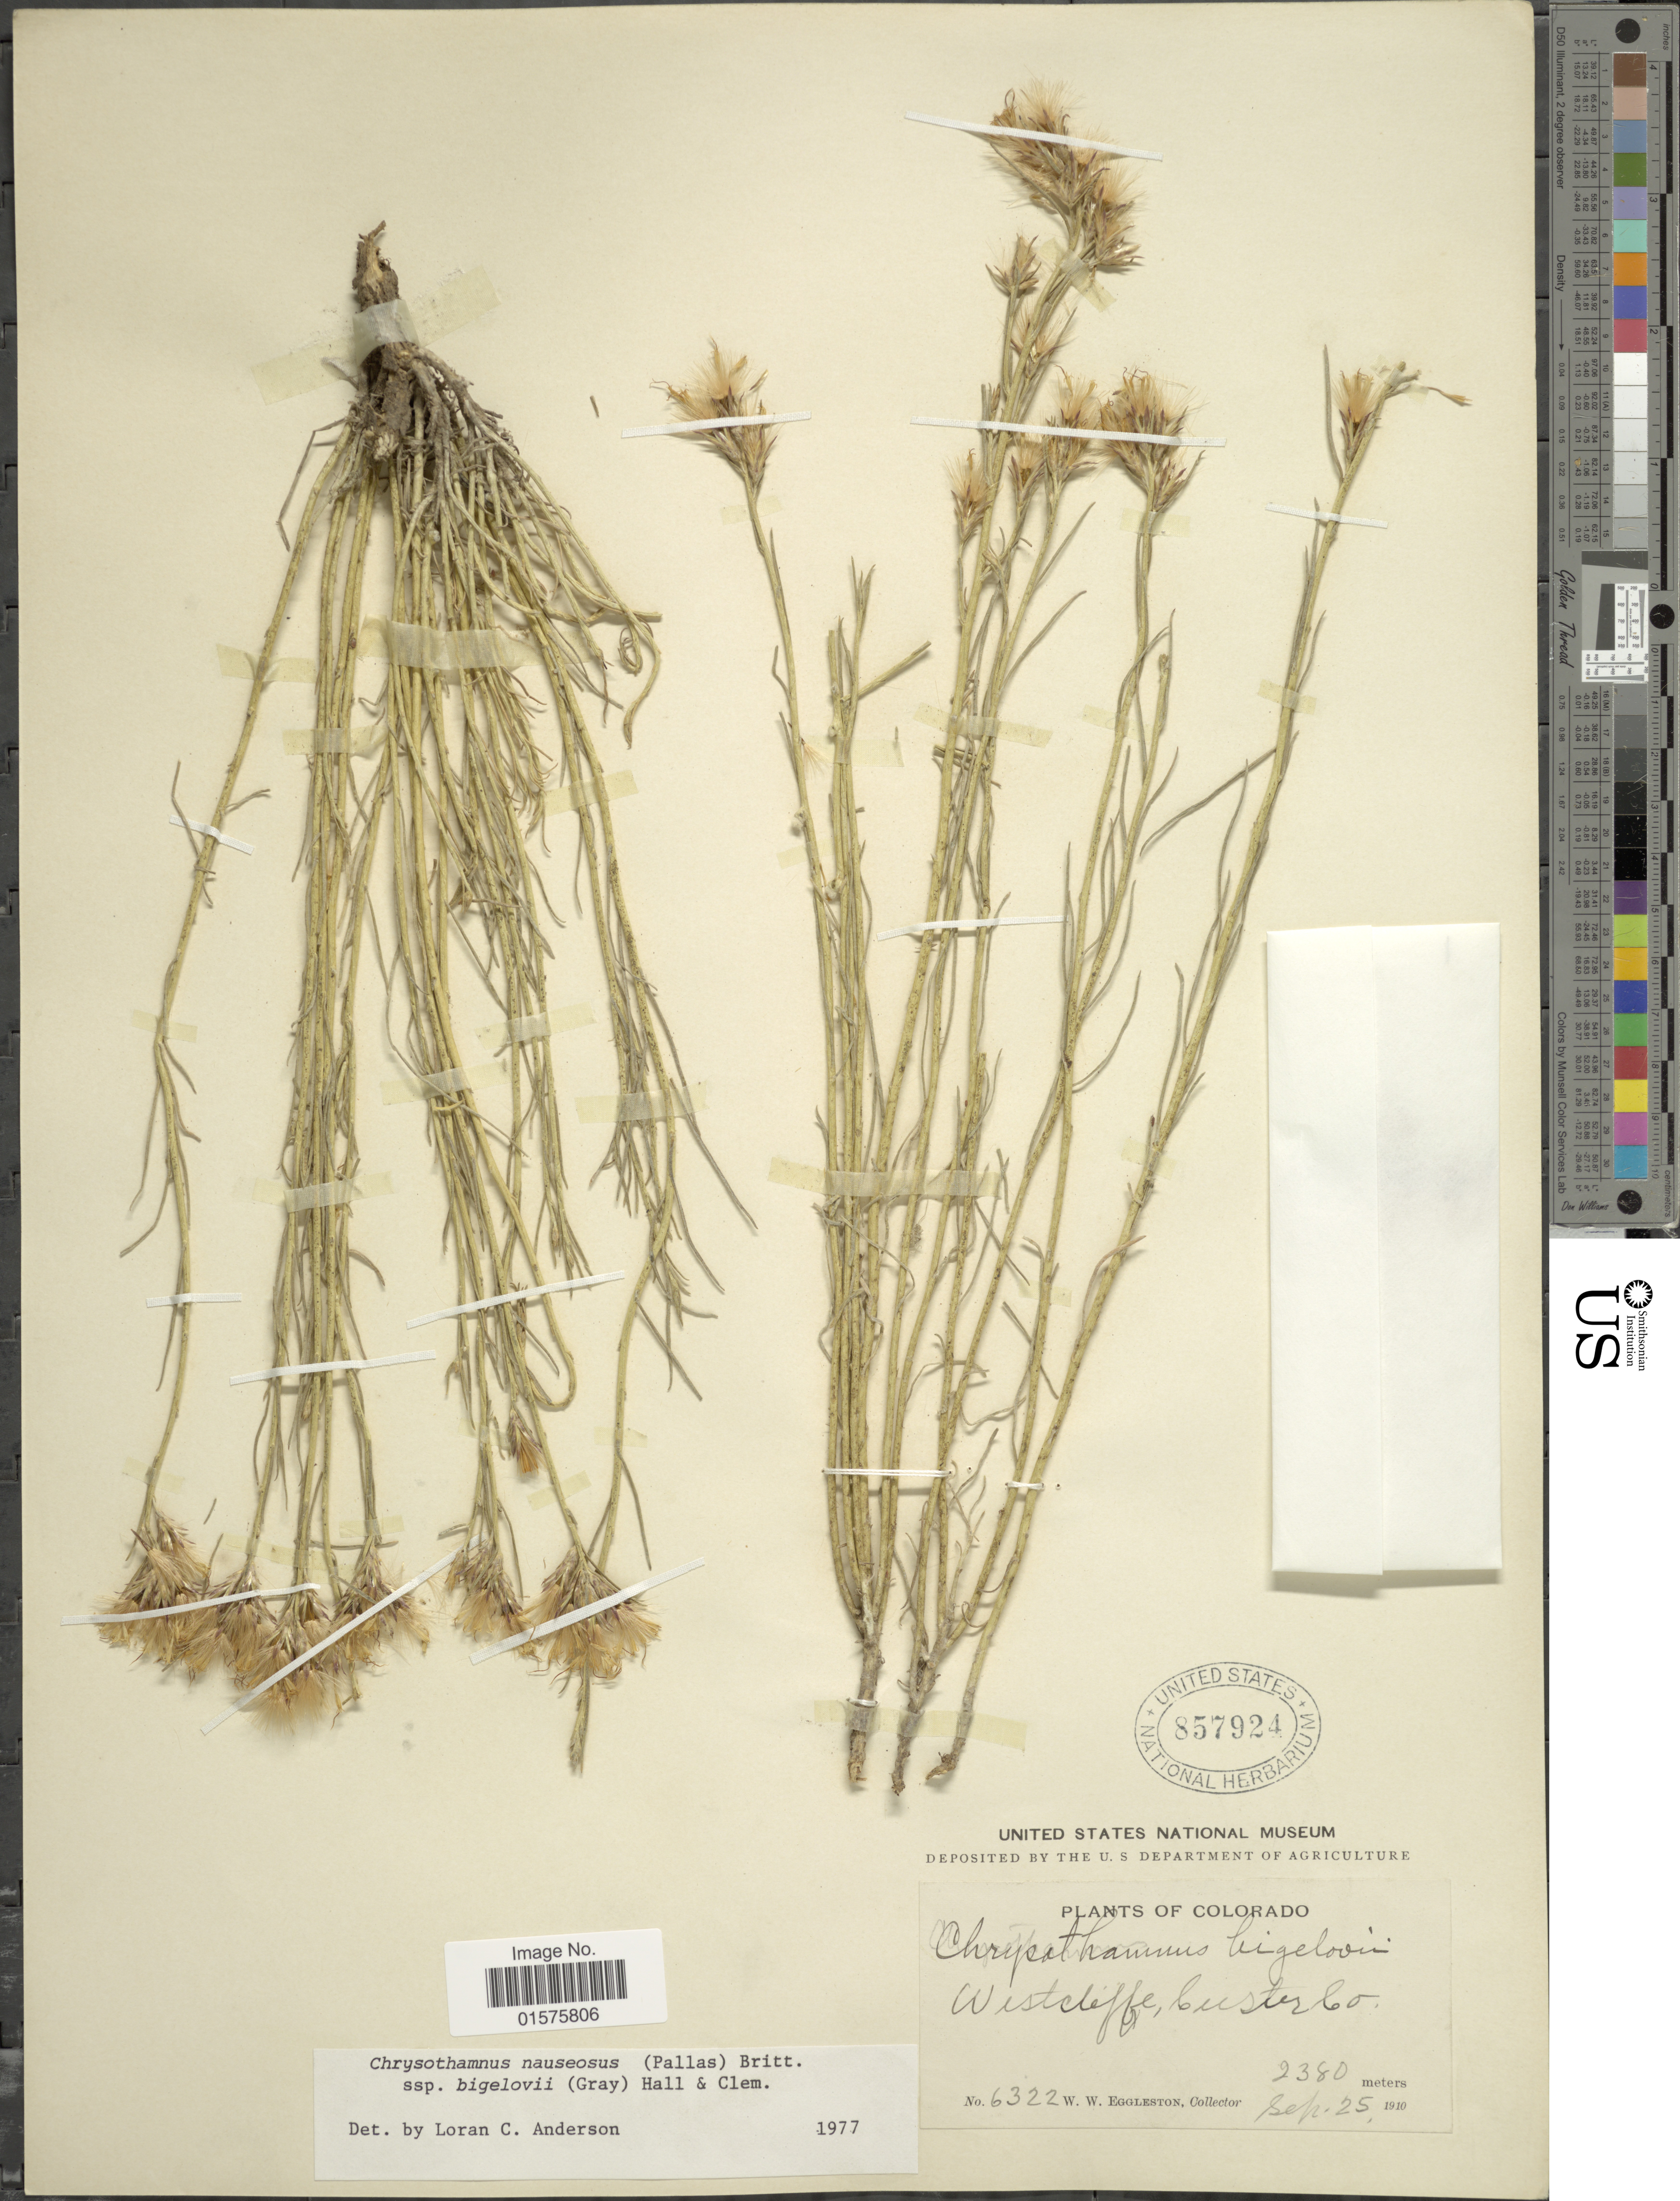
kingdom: Plantae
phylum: Tracheophyta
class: Magnoliopsida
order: Asterales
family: Asteraceae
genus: Ericameria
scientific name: Ericameria nauseosa var. bigelovii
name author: (A. Gray) G.L. Nesom & G.I. Baird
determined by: Urbatsch, Lowell E., Curator (LSU), Louisiana State University (UNITED STATES)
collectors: W. W. Eggleston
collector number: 6322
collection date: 1910-09-25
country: United States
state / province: Colorado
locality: Westcliffe, Custer Co.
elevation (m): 2380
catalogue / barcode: US 857924